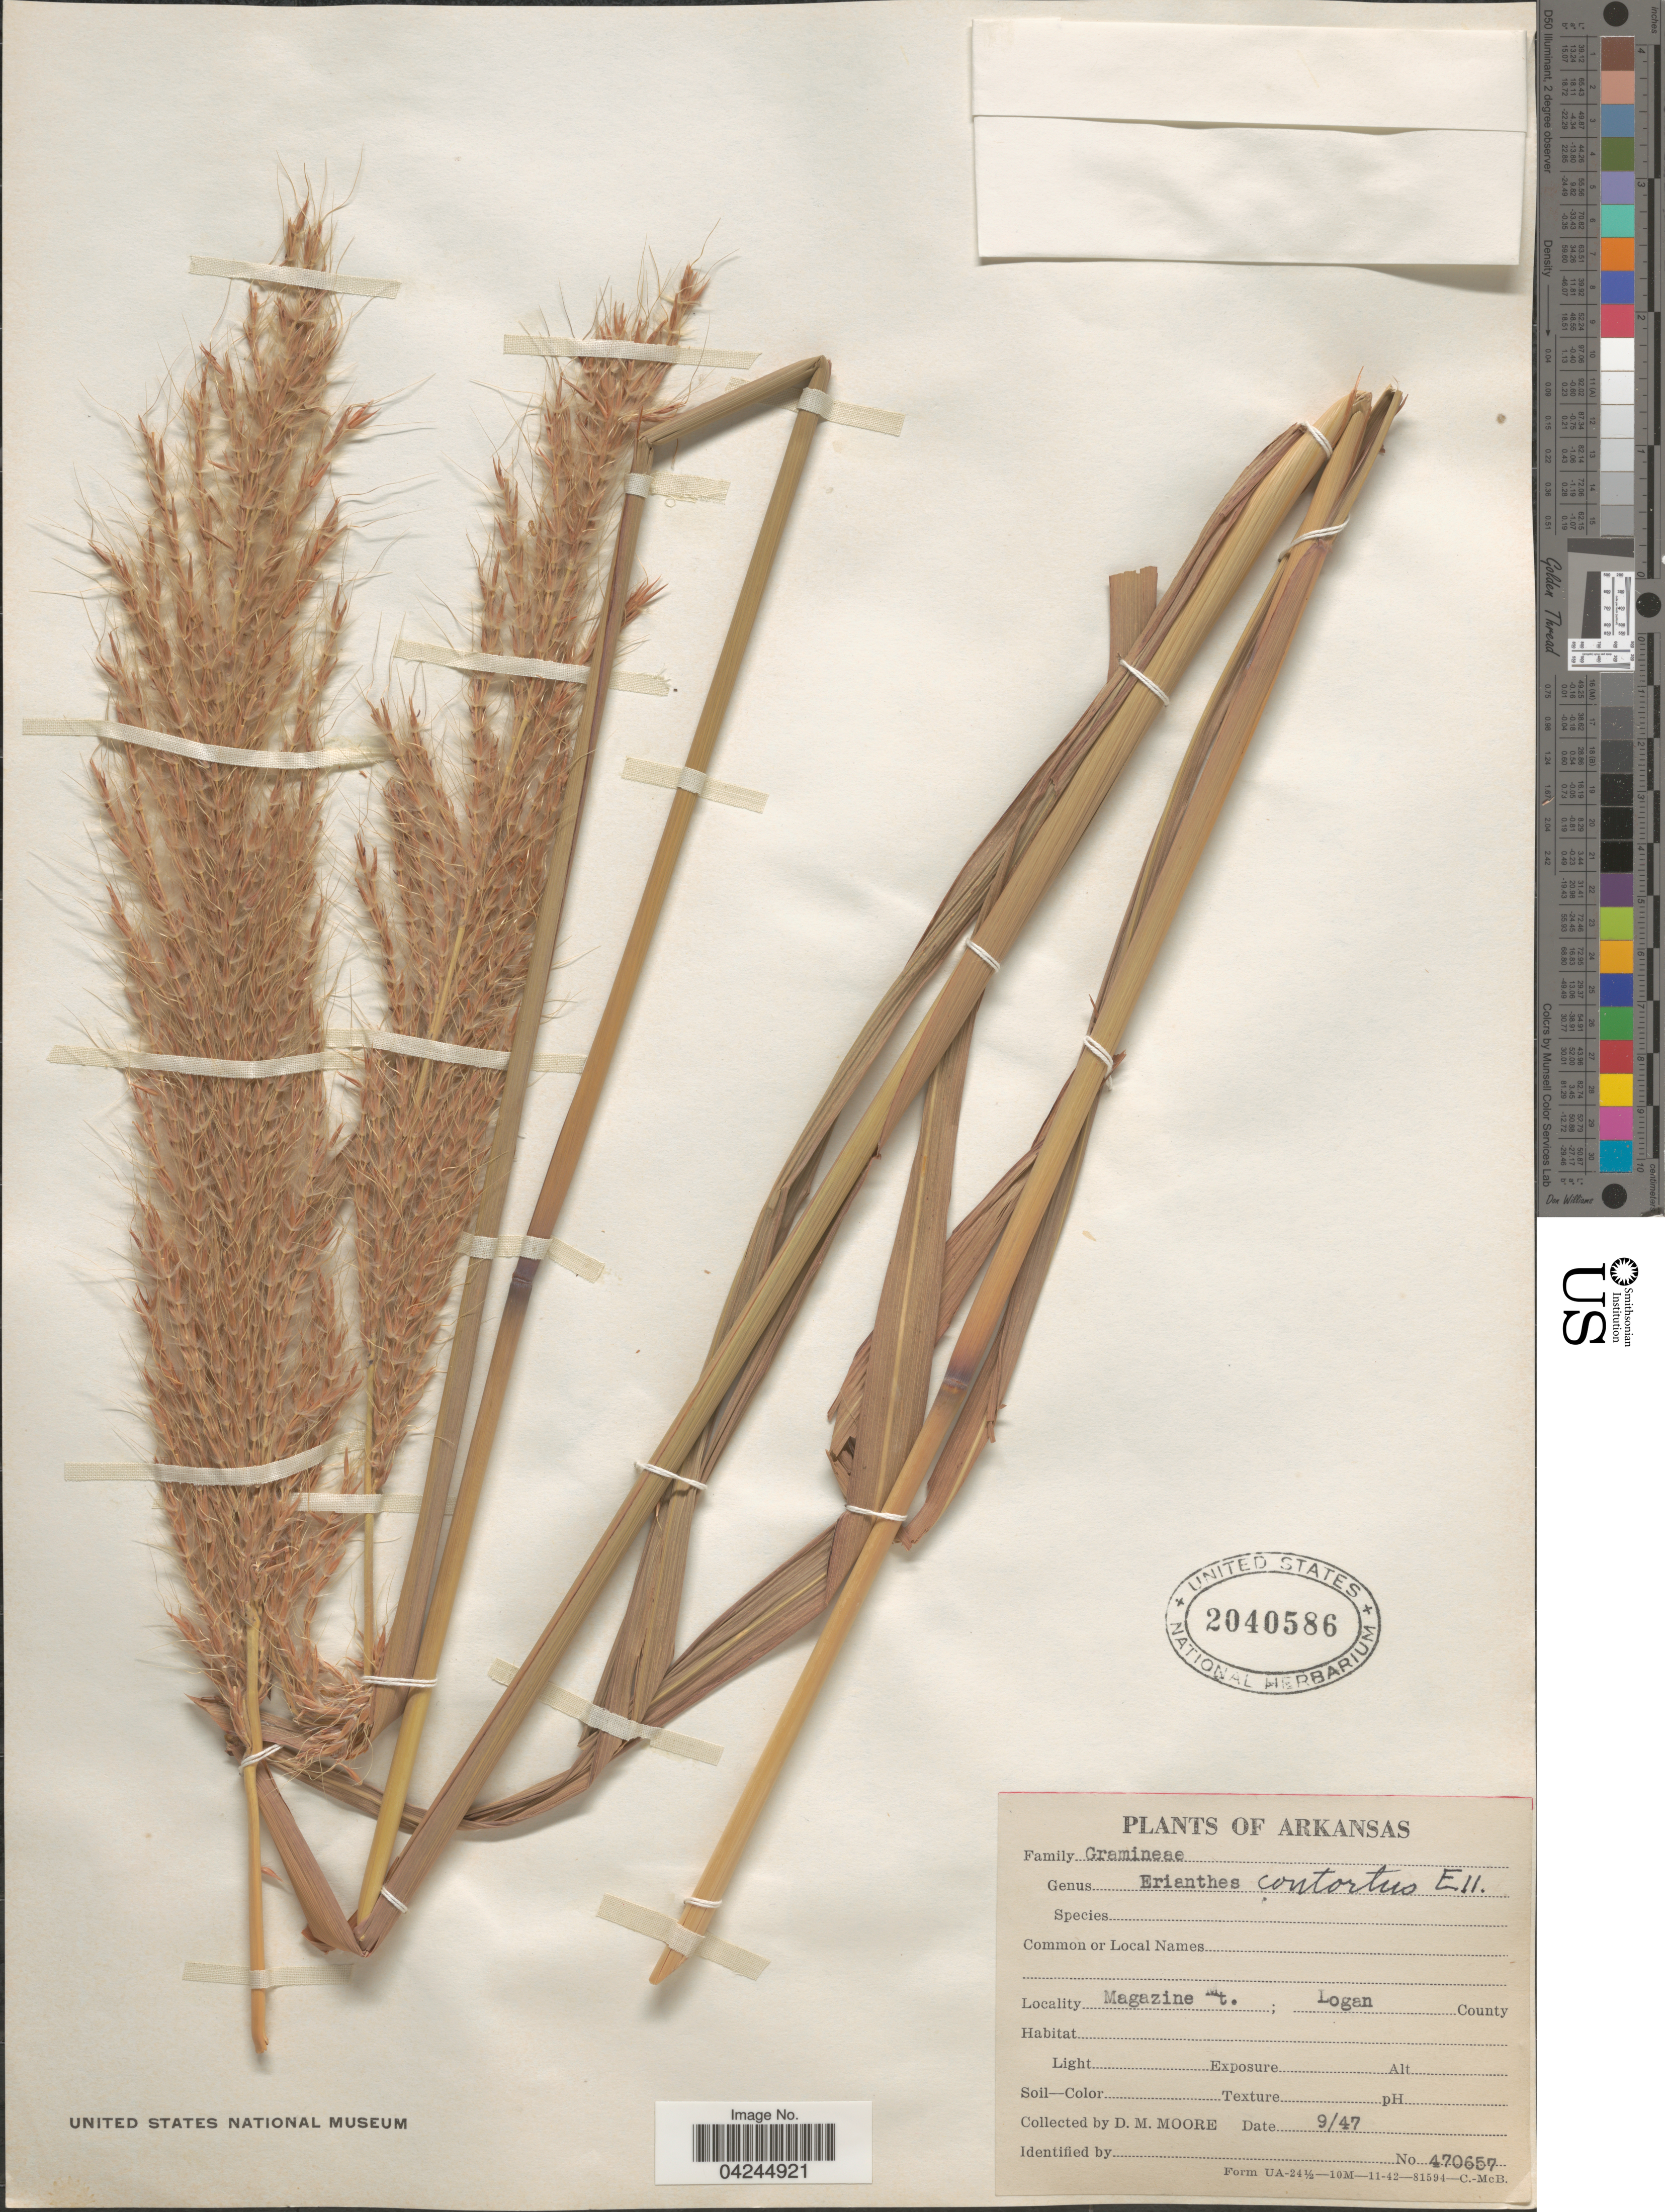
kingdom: Plantae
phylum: Tracheophyta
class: Liliopsida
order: Poales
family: Poaceae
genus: Erianthus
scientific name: Erianthus brevibarbis var. contortus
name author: (Elliott) D.B. Ward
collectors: D. Moore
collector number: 470657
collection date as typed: Transcribed d/m/y: /9/47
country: United States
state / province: Arkansas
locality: Magazine Mt.; Logan County.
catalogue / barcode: US 2040586